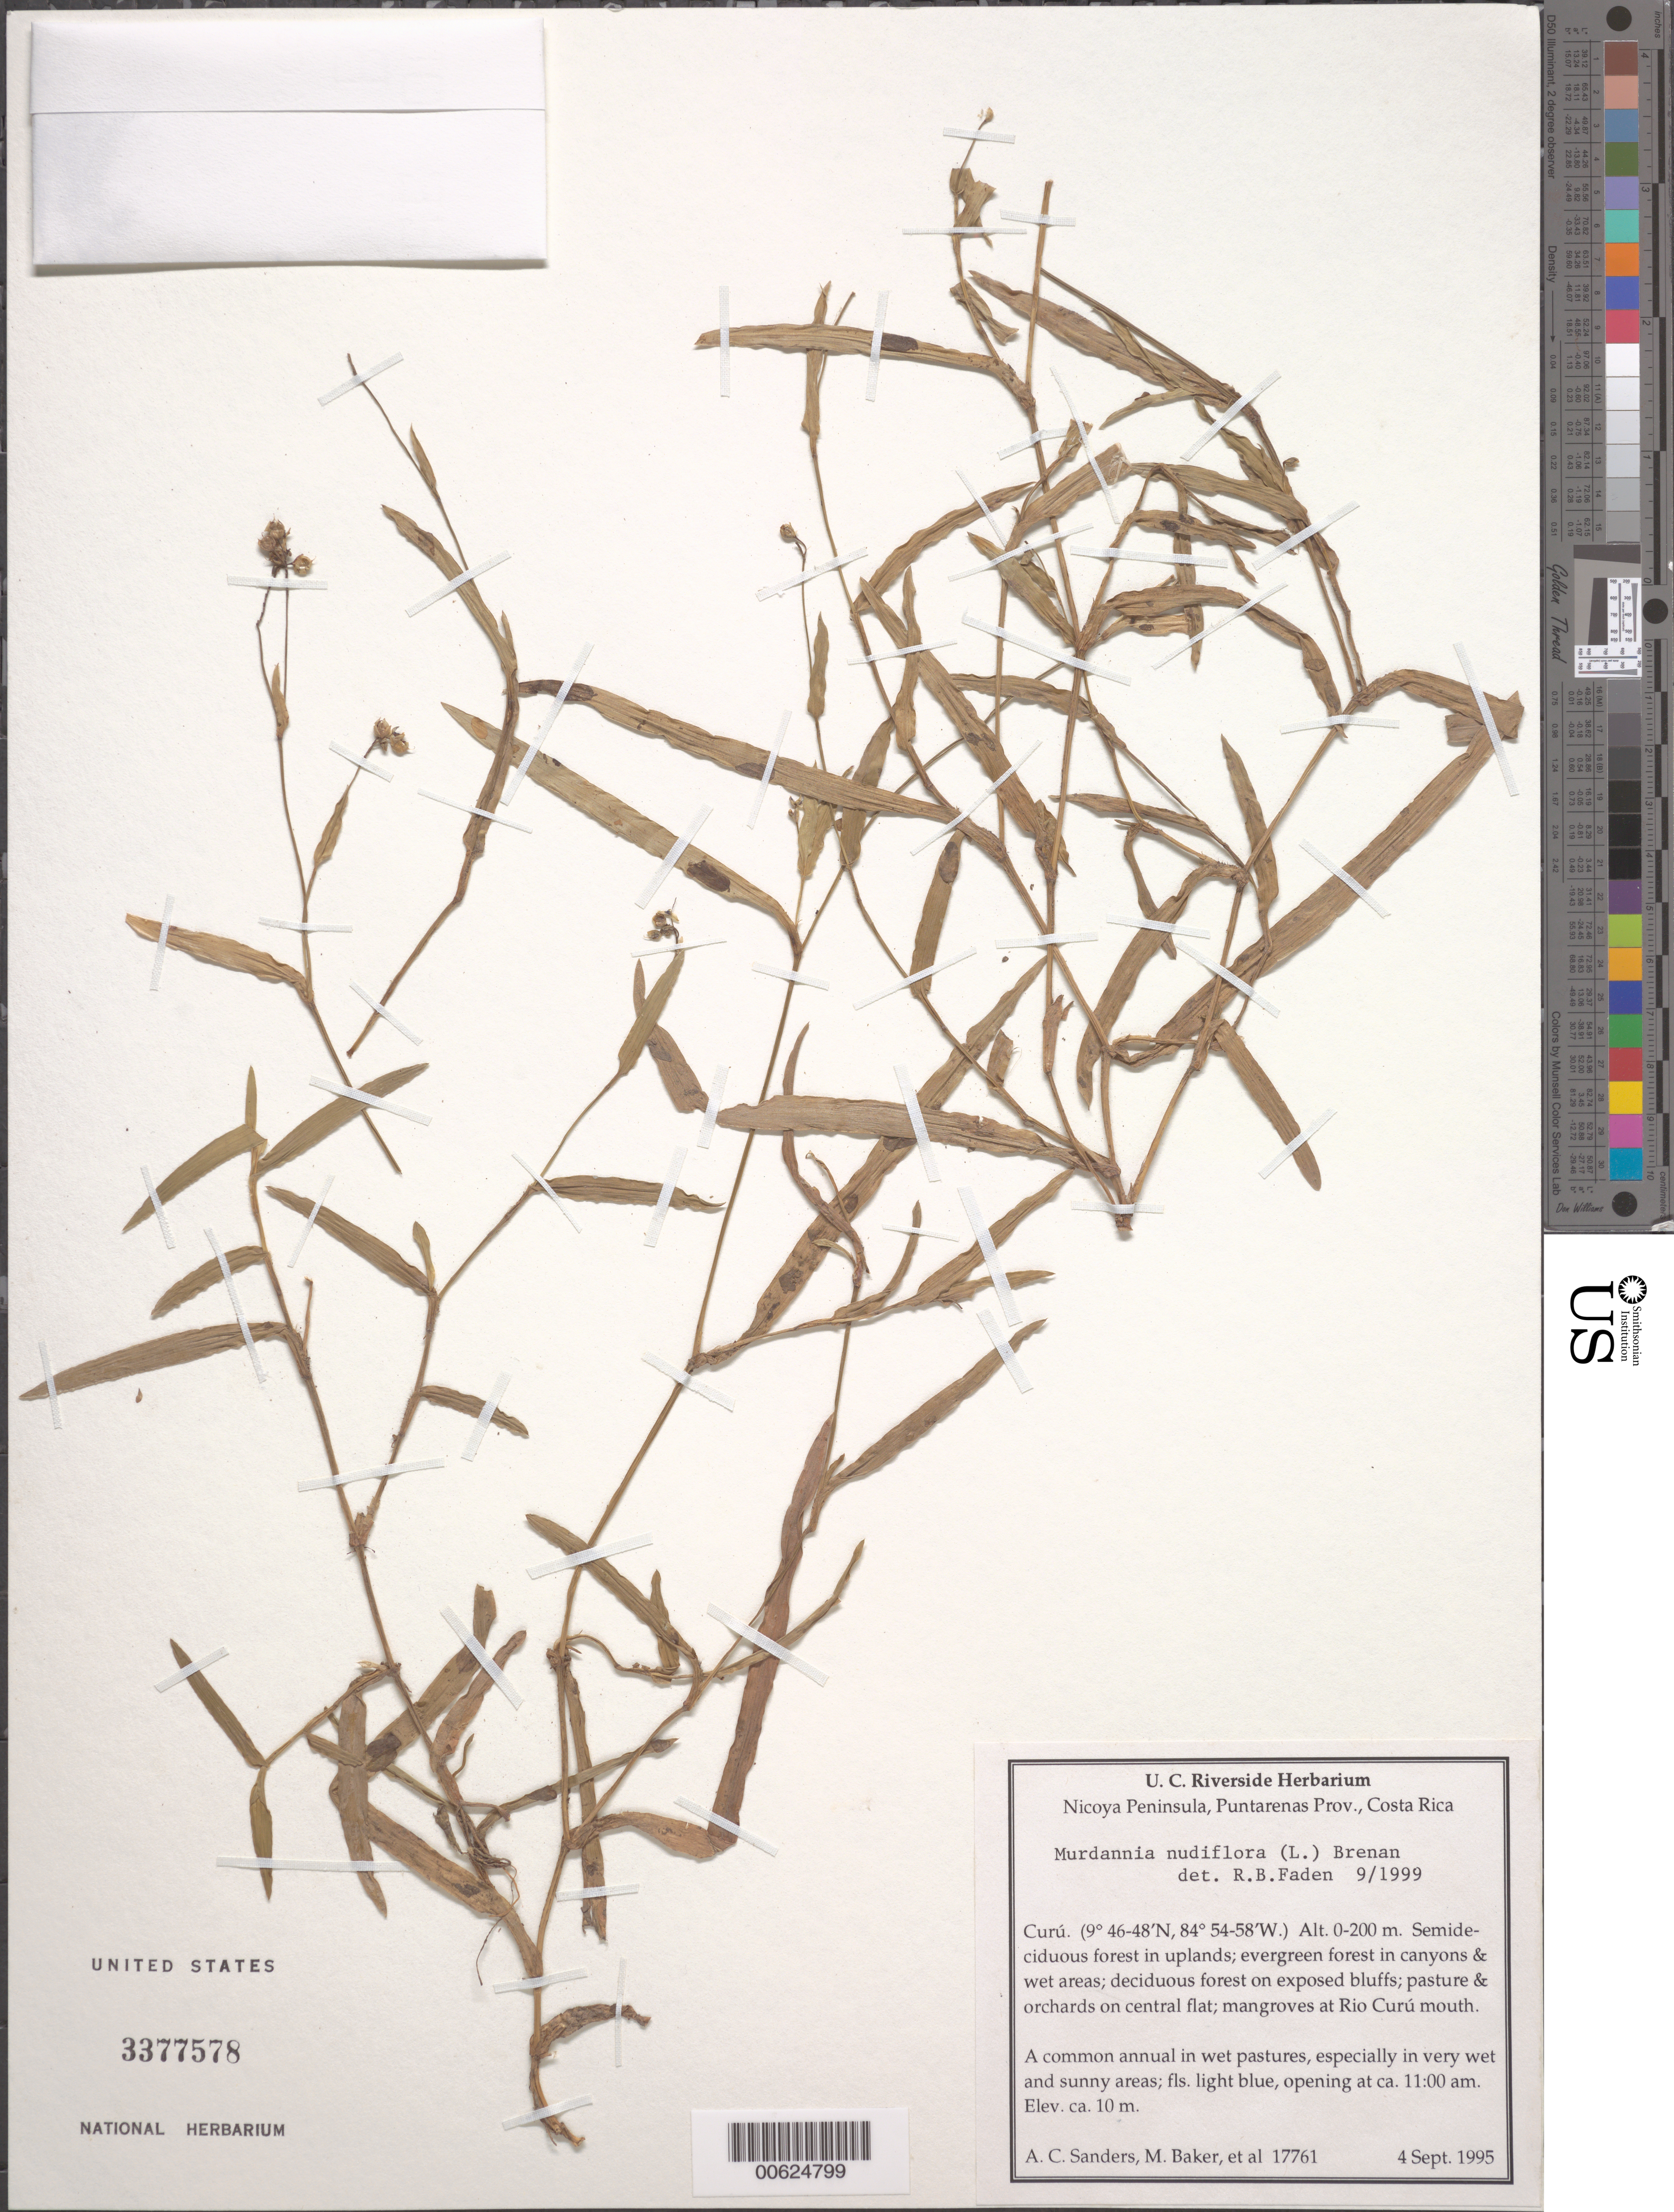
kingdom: Plantae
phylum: Tracheophyta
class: Liliopsida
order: Commelinales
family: Commelinaceae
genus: Murdannia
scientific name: Murdannia nudiflora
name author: (L.) Brenan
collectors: A. Sanders & M. A. Baker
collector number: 17761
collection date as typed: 04 Sep 1995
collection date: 1995-09-04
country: Costa Rica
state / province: Puntarenas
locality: Nicoya penn., curu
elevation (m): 0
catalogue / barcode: US 3377578